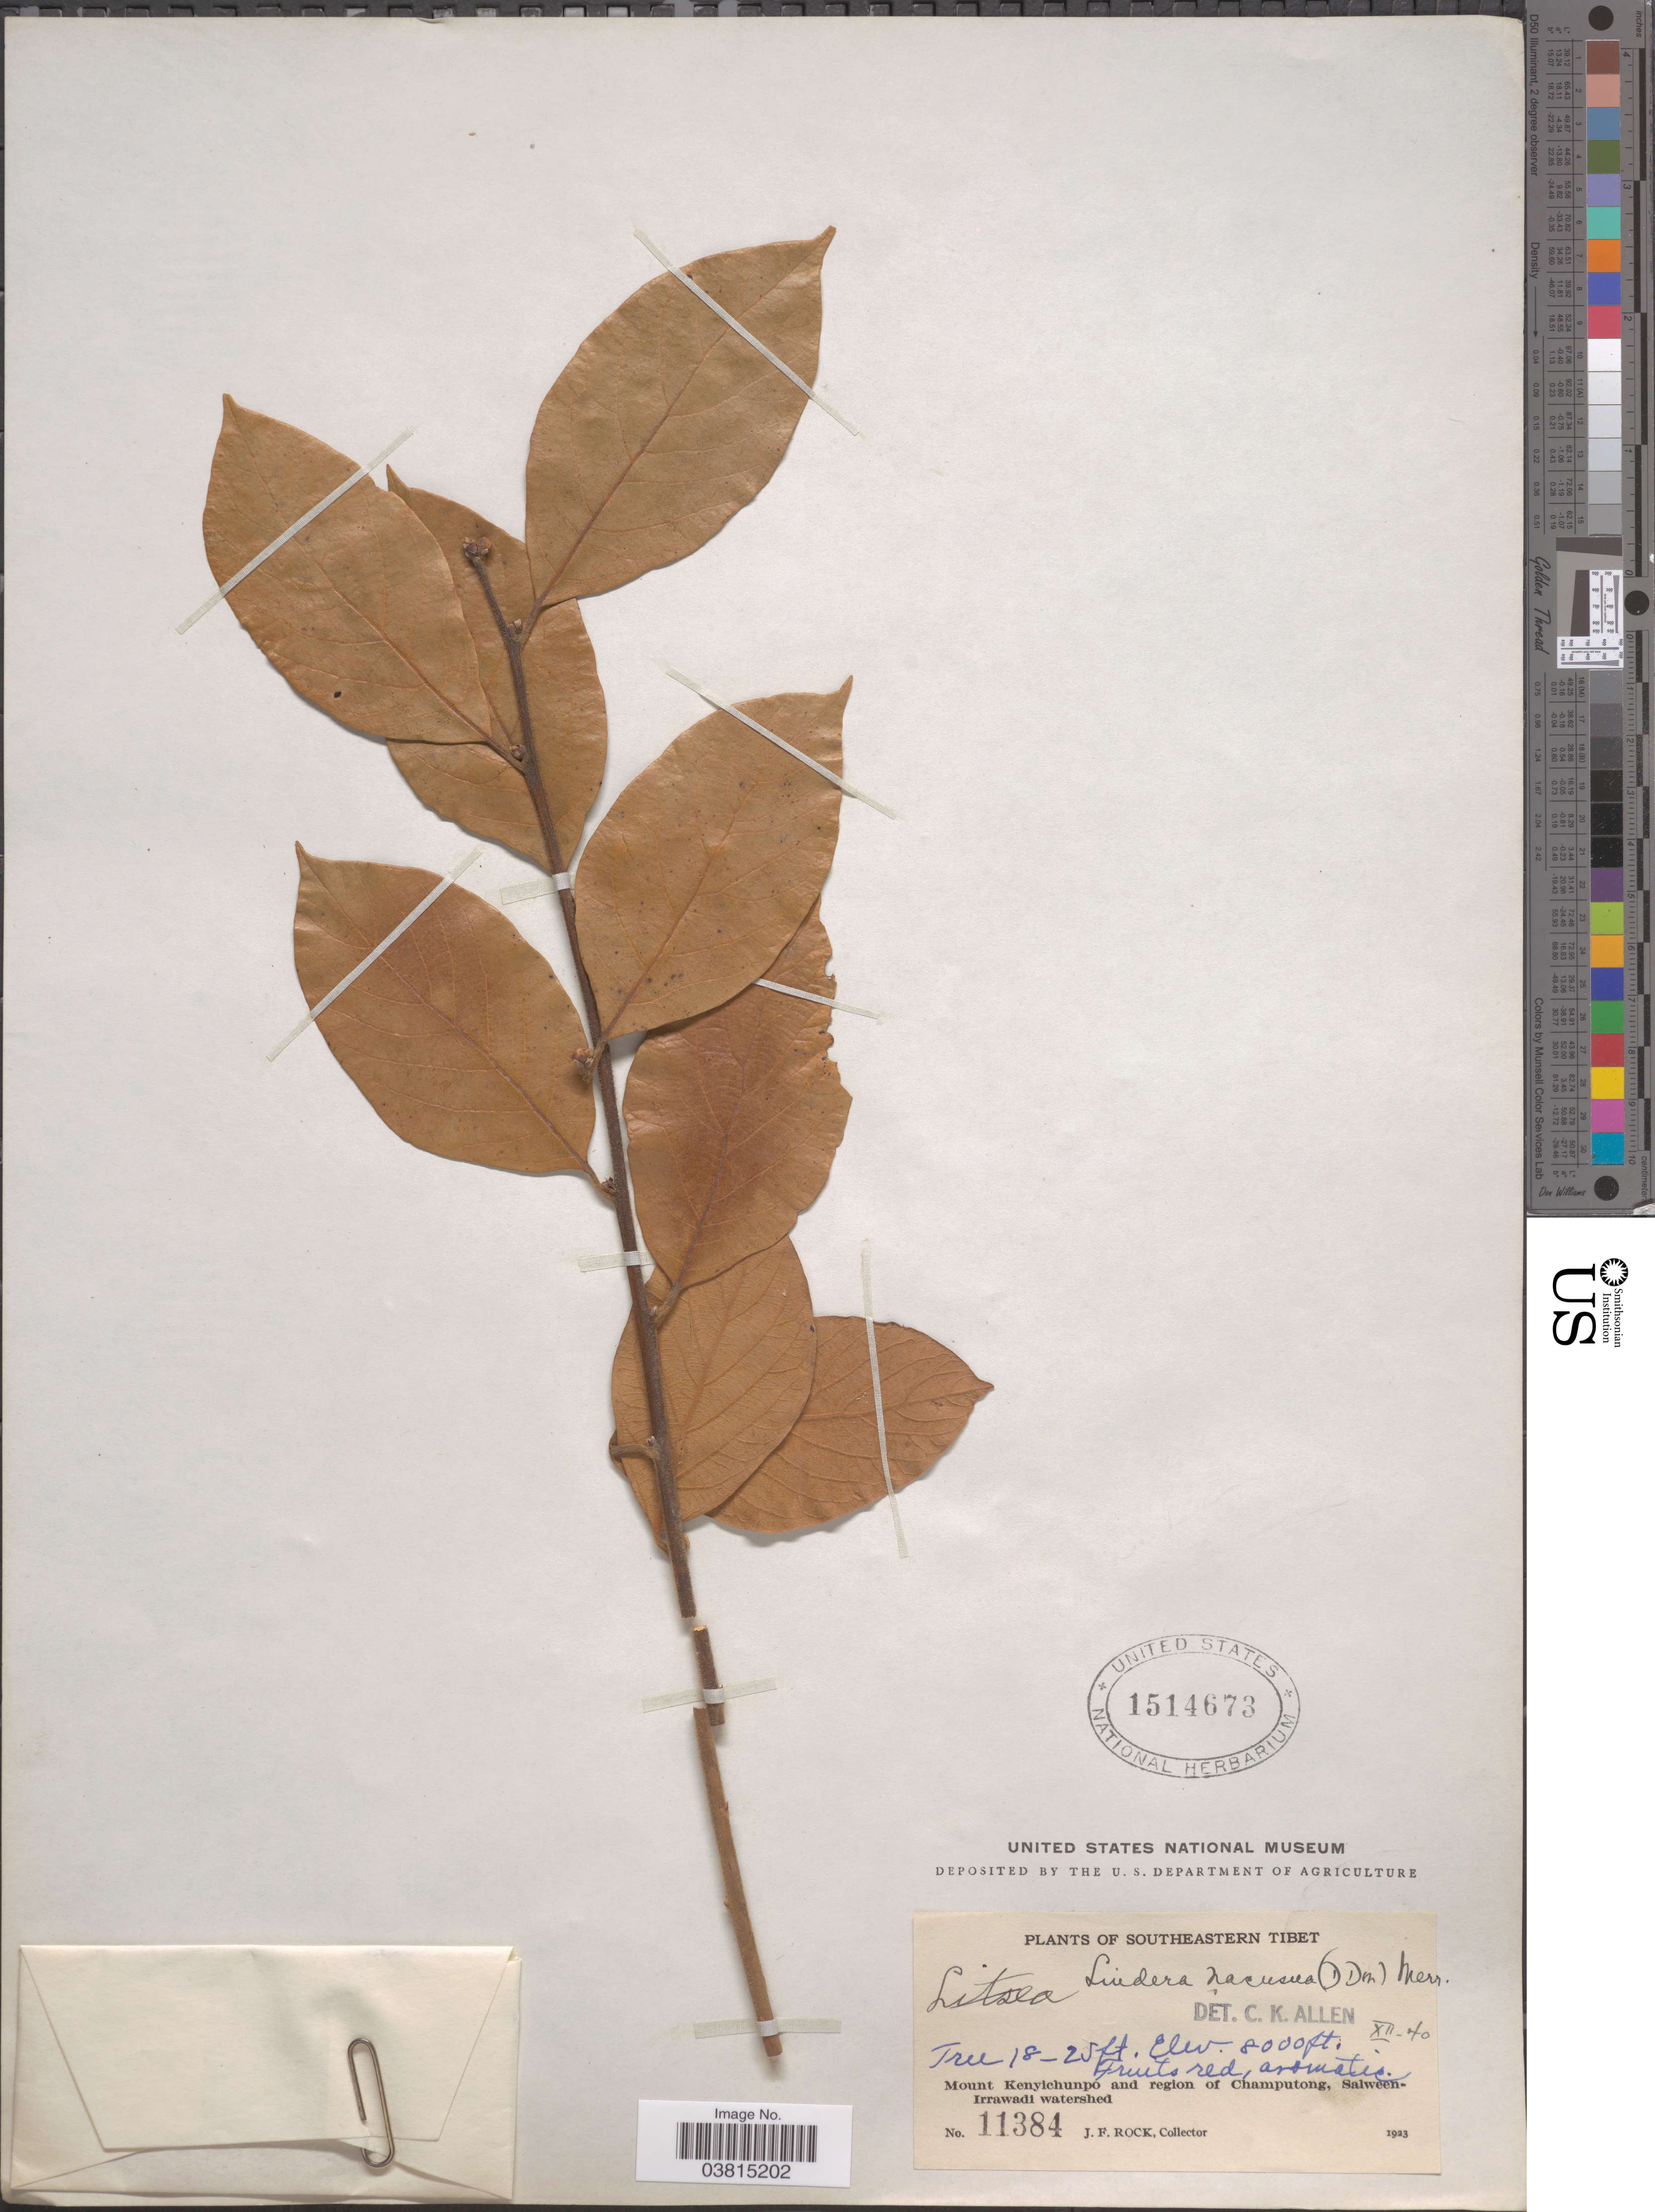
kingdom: Plantae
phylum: Tracheophyta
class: Magnoliopsida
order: Laurales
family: Lauraceae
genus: Lindera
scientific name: Lindera nacusua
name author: (D. Don) Merr.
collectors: J. Rock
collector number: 11384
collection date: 1923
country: China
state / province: Xizang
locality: Southeastern Tibet. Mount Kenyichunpo and region of Champitong, Salween-Irrawadi watershed.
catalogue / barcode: US 1514673